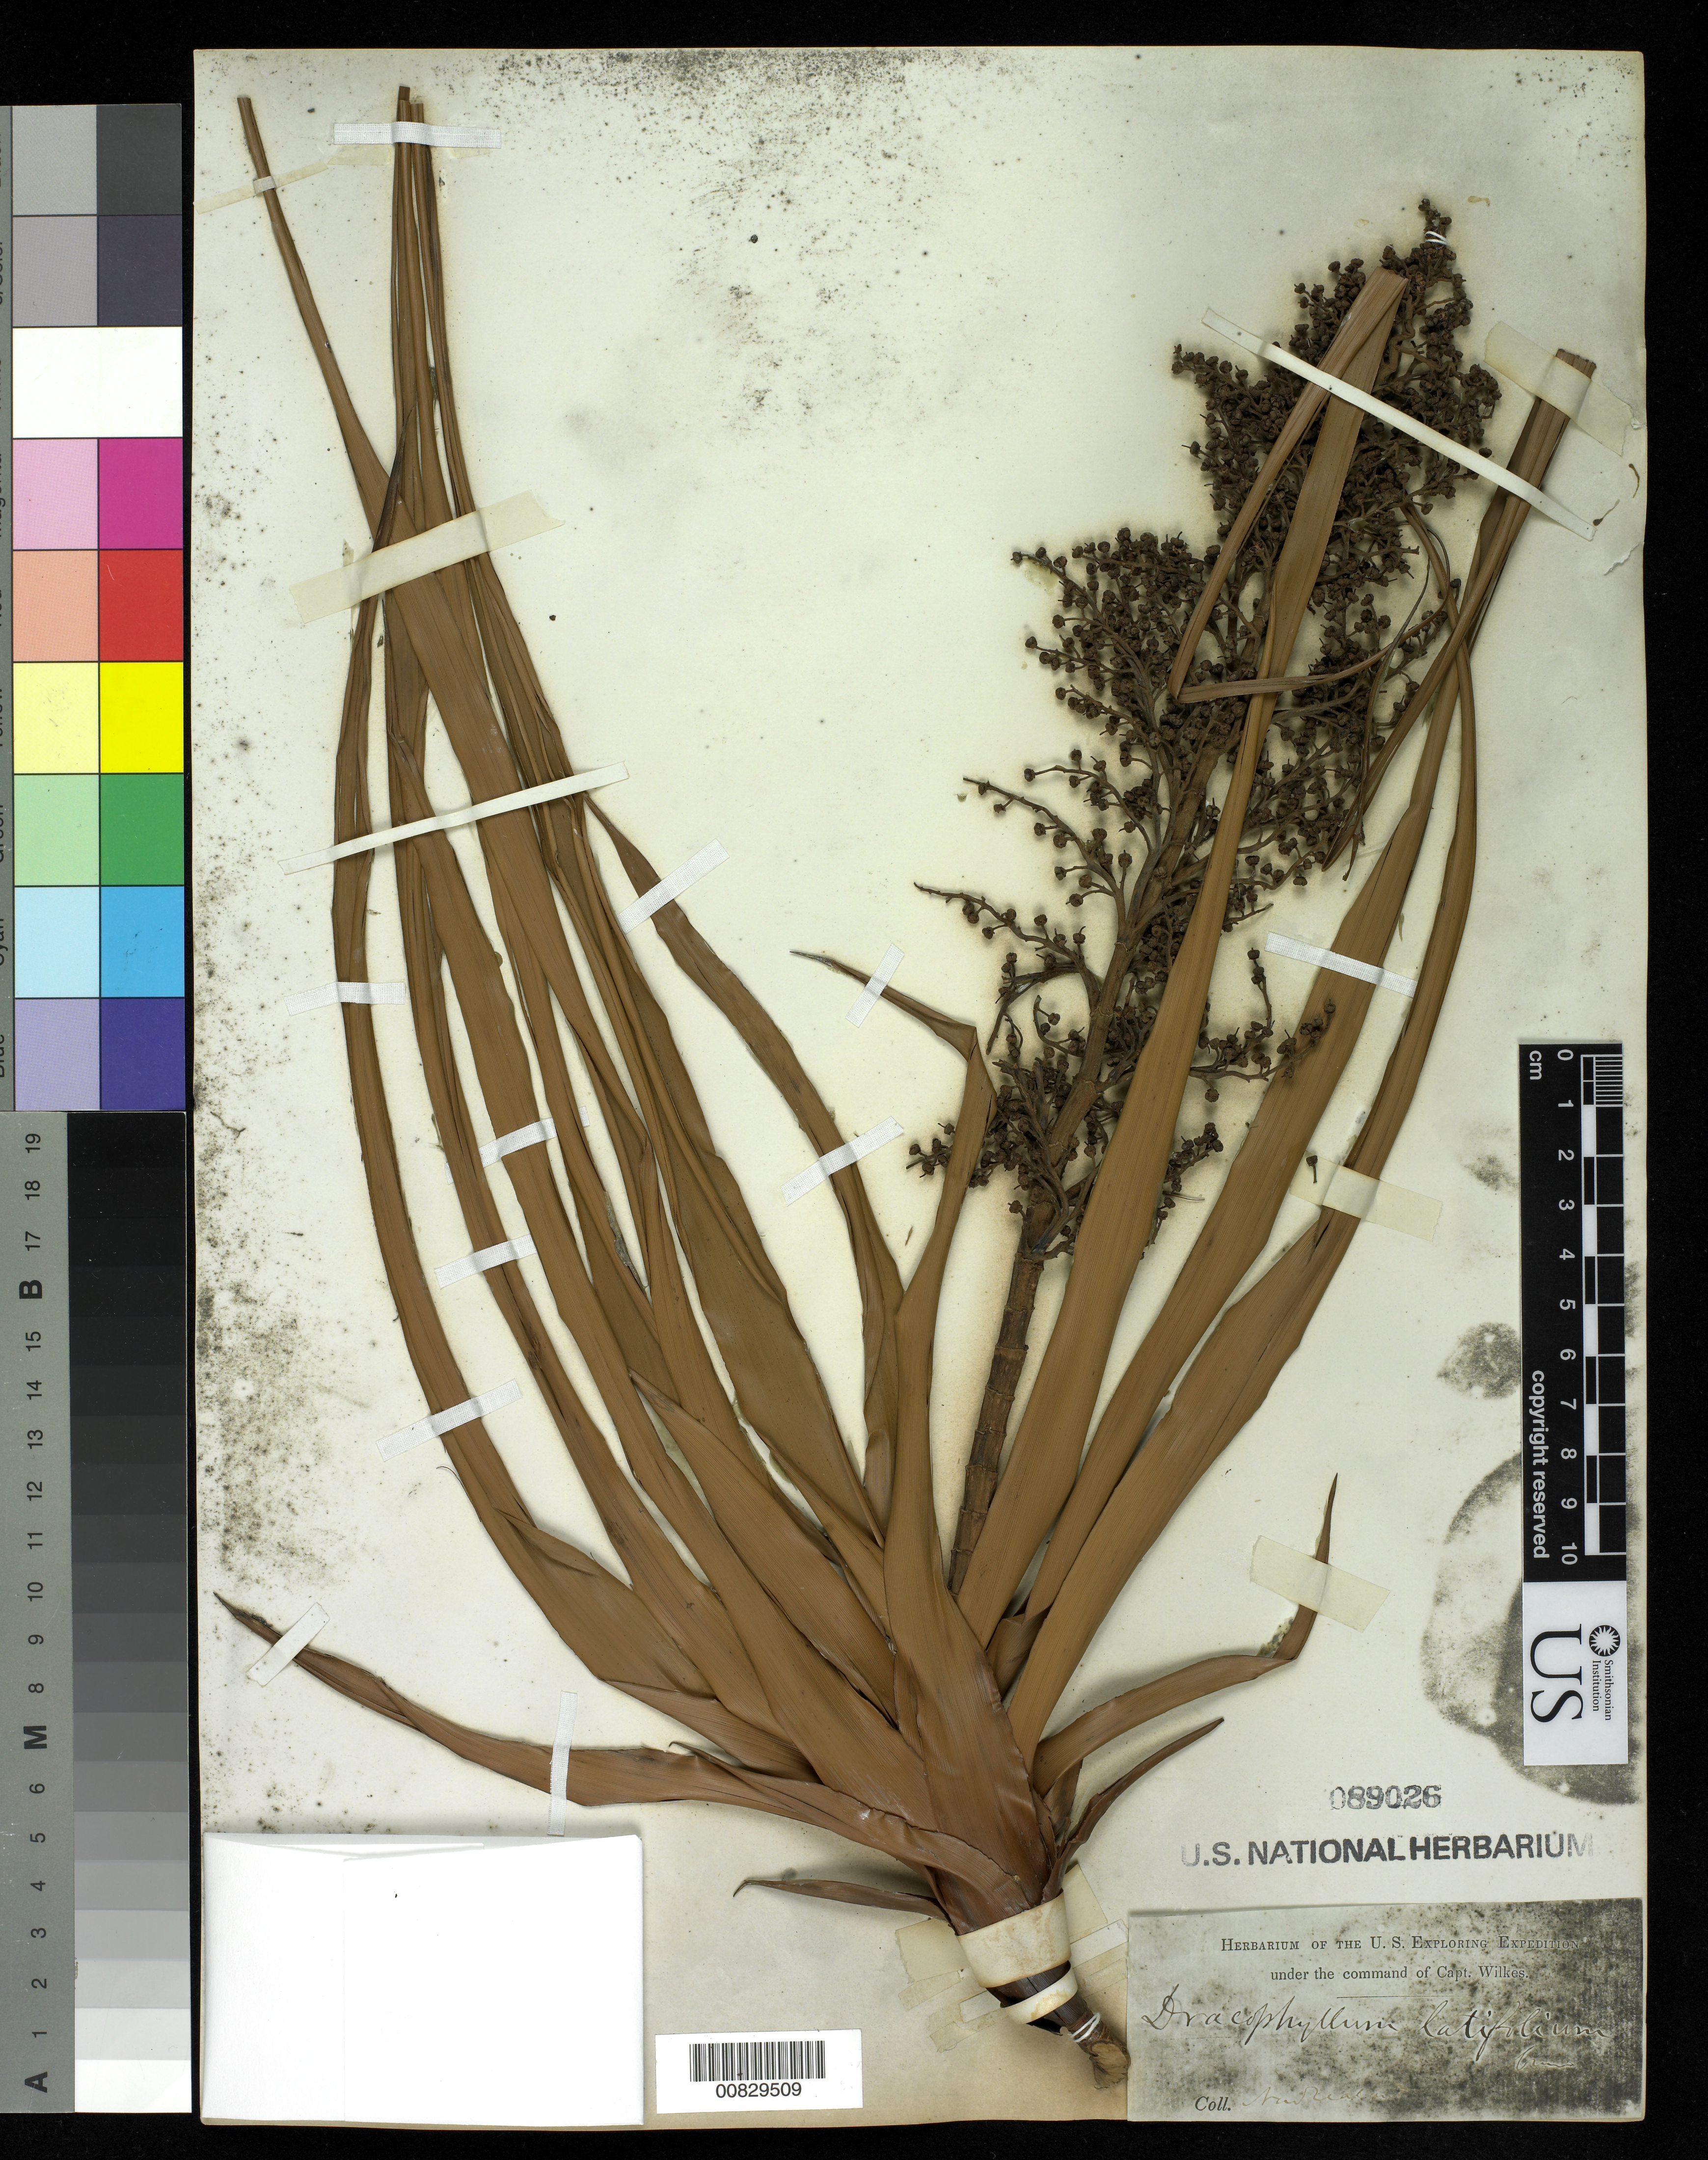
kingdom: Plantae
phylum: Tracheophyta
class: Magnoliopsida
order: Ericales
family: Ericaceae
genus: Dracophyllum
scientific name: Dracophyllum latifolium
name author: A. Cunn.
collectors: Wilkes Explor. Exped.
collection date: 1838/1842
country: New Zealand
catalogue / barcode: US 89026